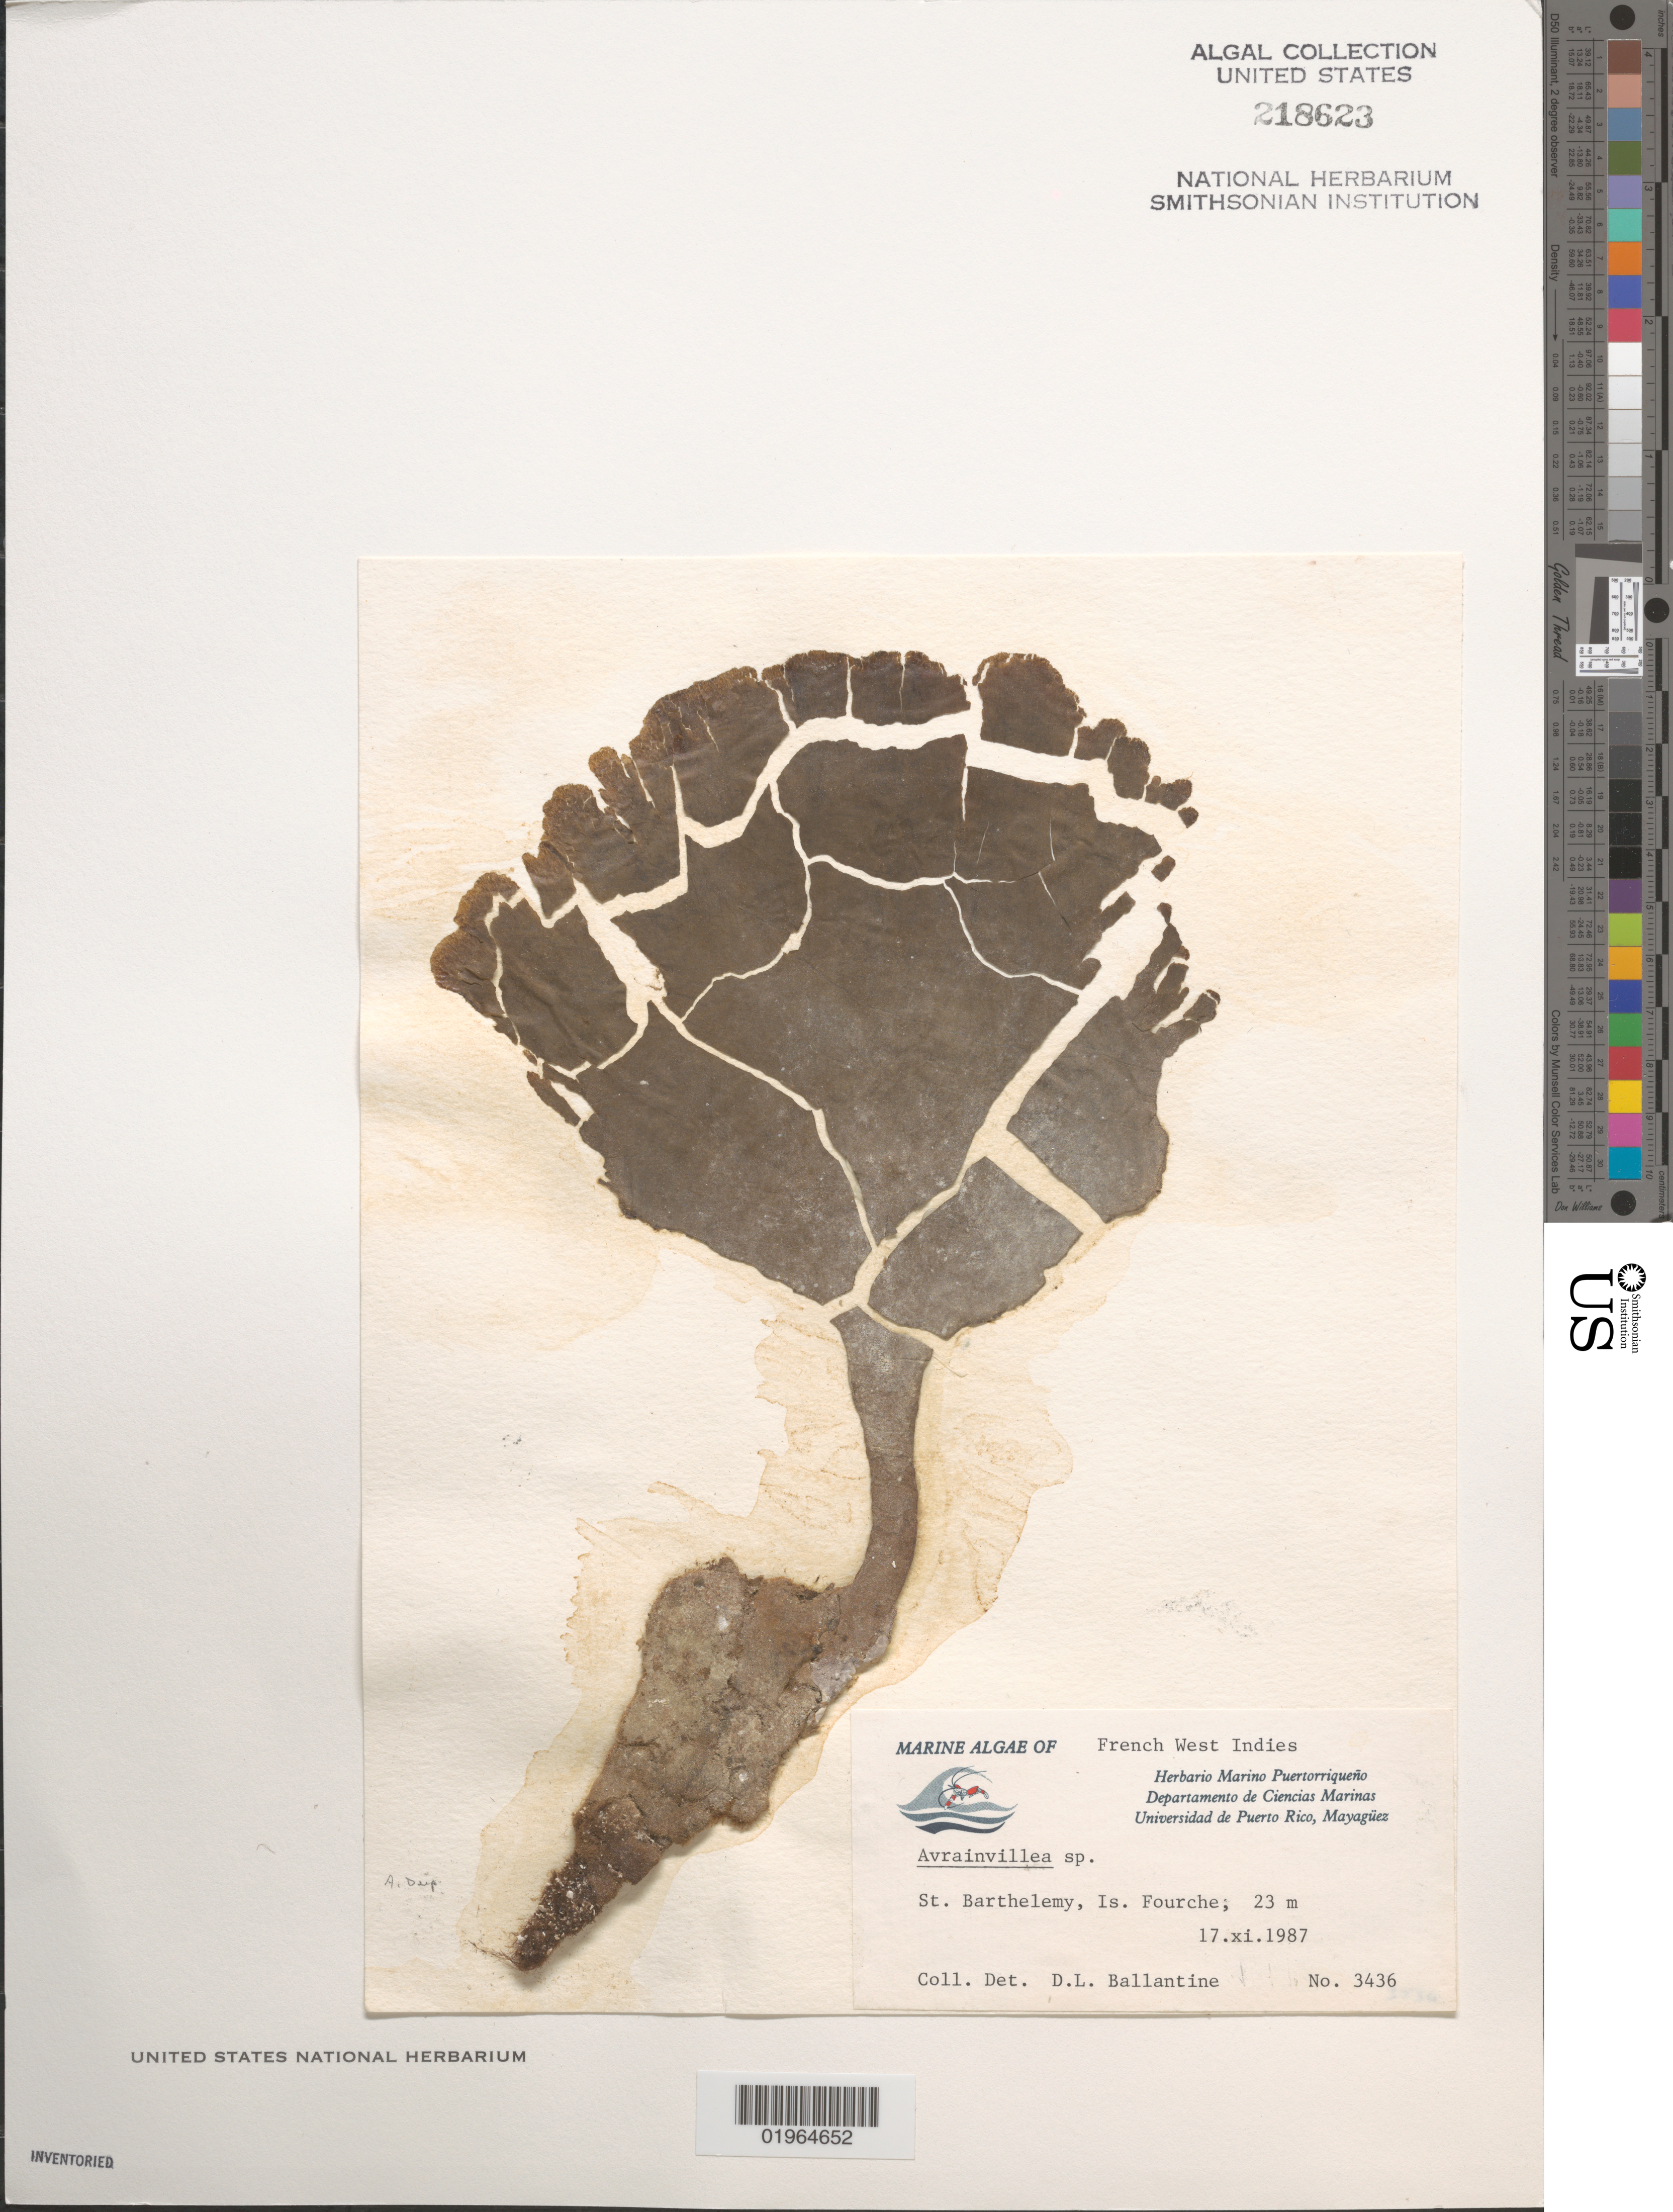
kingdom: Plantae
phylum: Chlorophyta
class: Ulvophyceae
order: Bryopsidales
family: Dichotomosiphonaceae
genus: Avrainvillea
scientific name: Avrainvillea sp.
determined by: Ballantine, D. L.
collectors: D.L. Ballantine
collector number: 3436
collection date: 1987-11-17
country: Saint Barthélemy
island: Is. Fourche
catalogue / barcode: US 218623